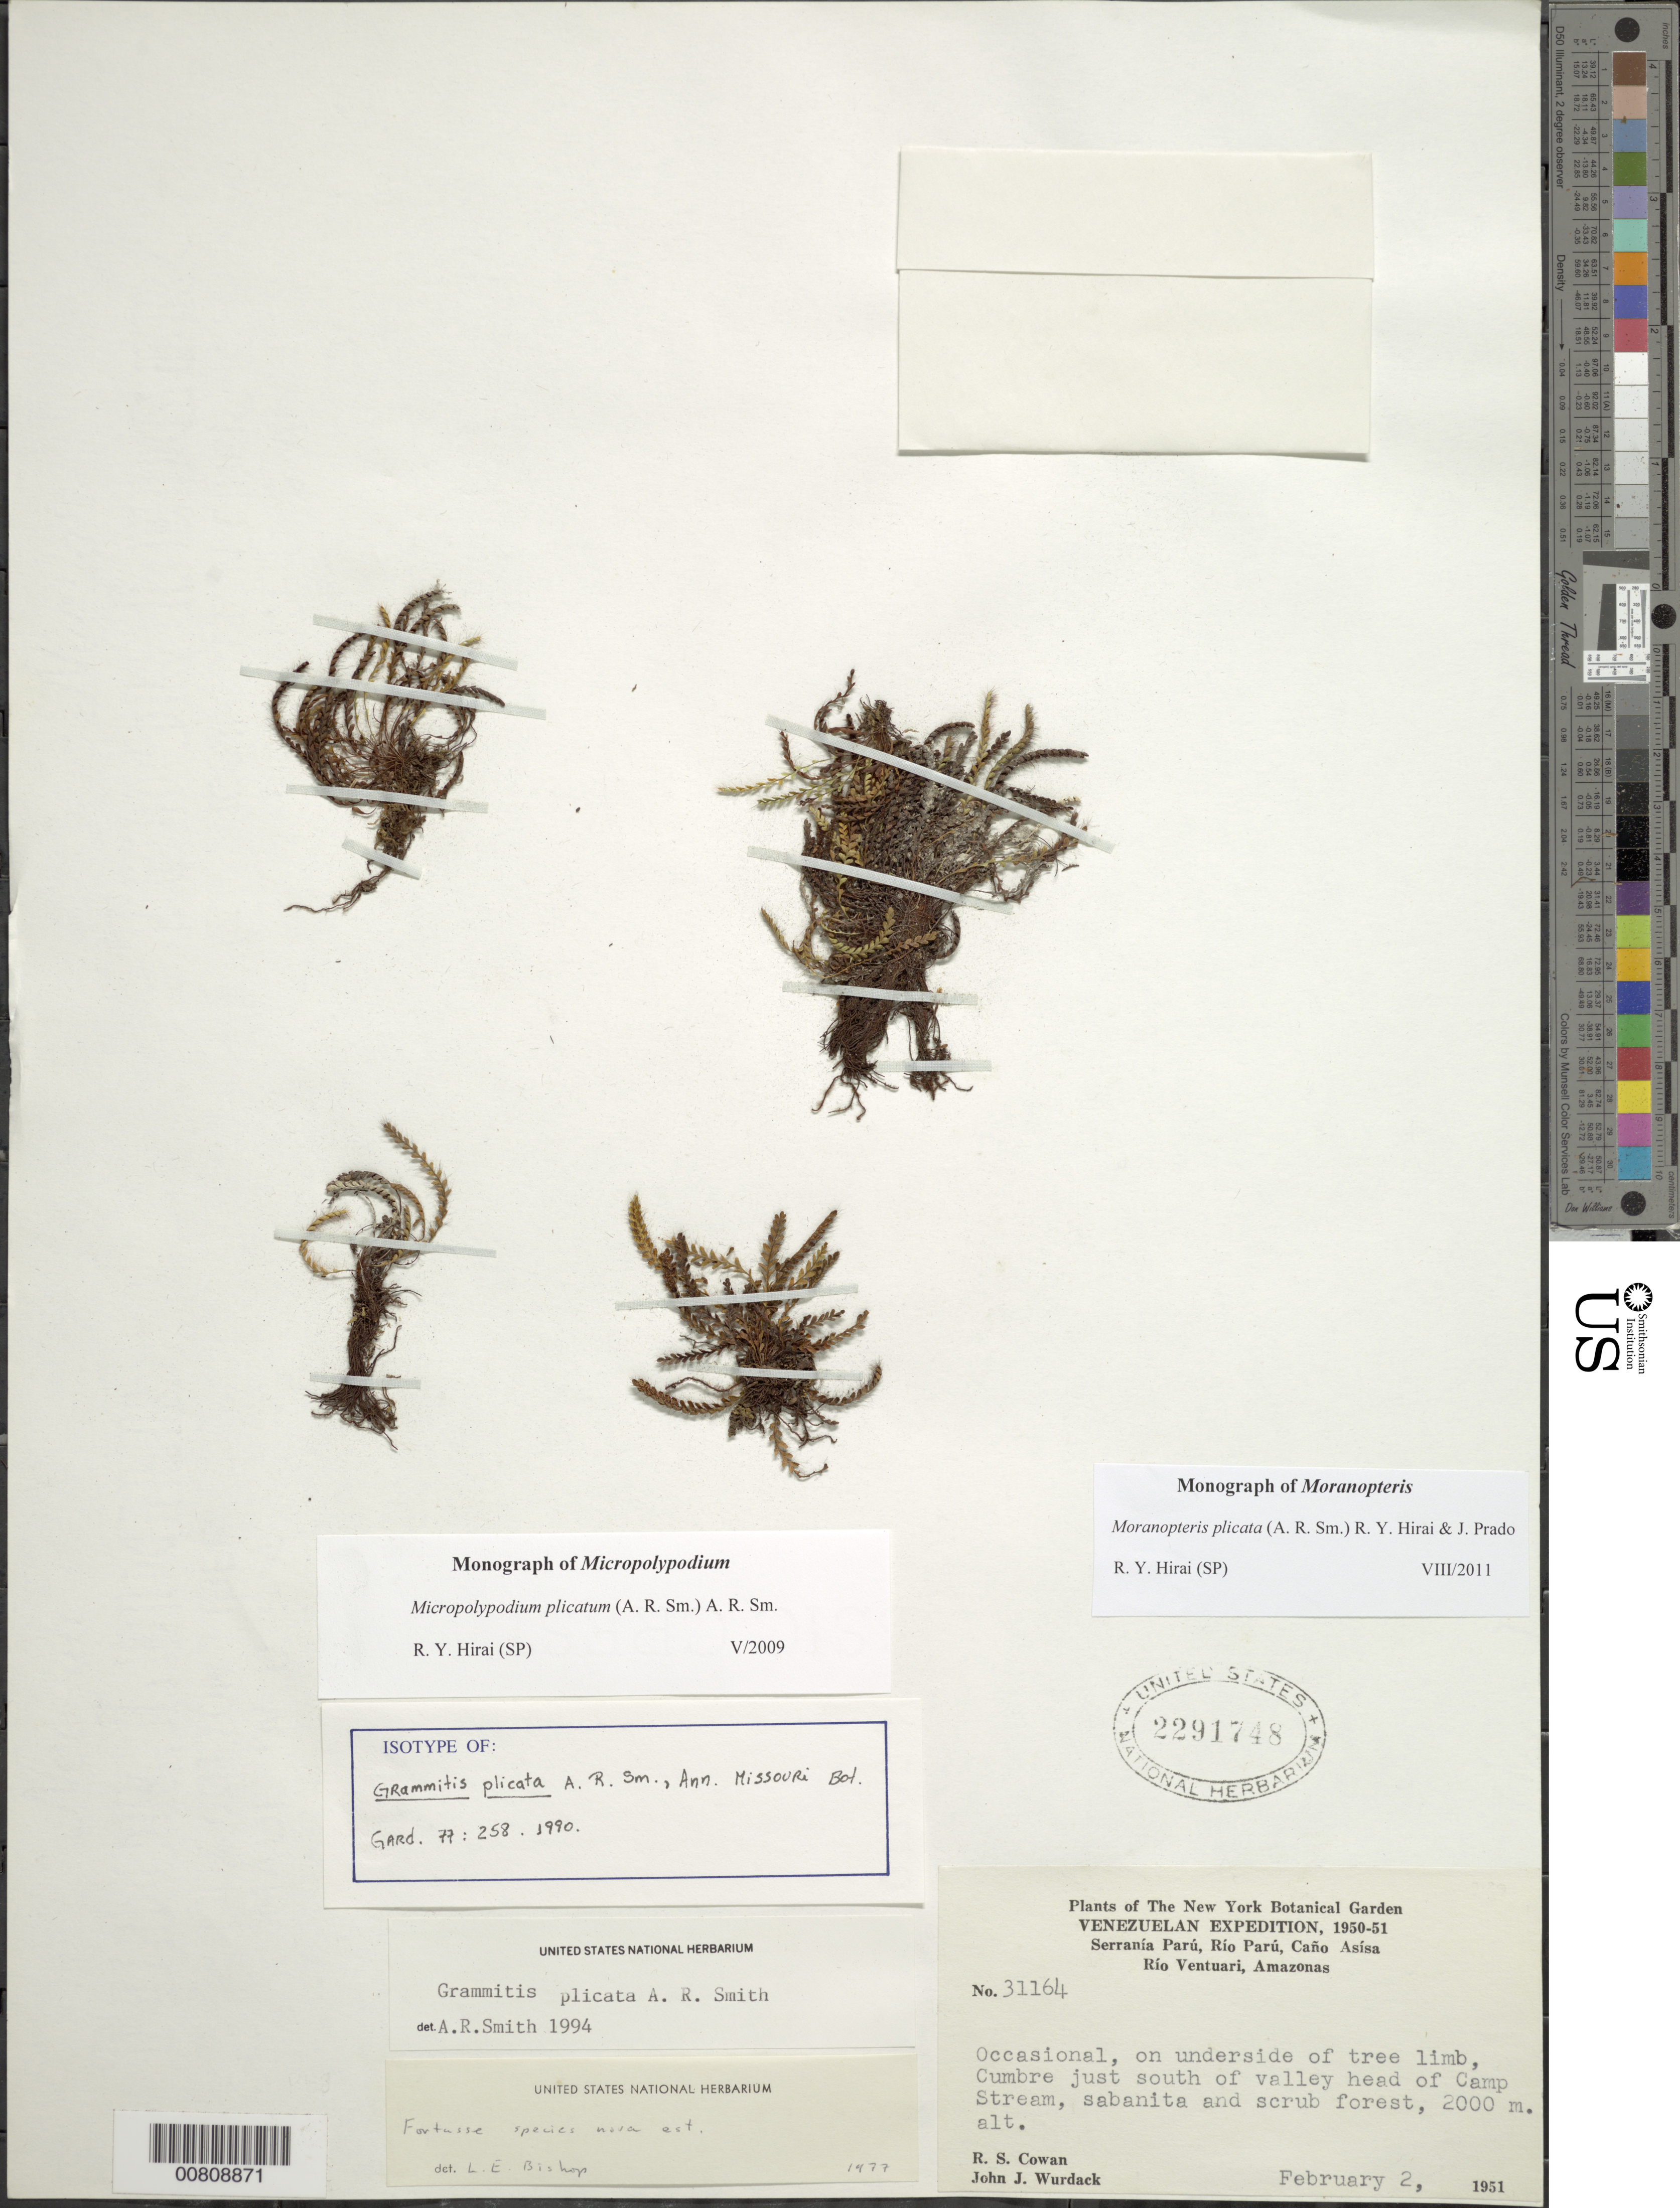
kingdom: Plantae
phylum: Tracheophyta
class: Polypodiopsida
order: Polypodiales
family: Polypodiaceae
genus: Moranopteris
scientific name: Moranopteris plicata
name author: (A.R. Sm.) R. Y. Hirai & J. Prado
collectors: R. S. Cowan & J. J. Wurdack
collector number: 31164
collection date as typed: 2-Feb-51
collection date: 1951-02-02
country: Venezuela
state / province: Amazonas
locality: Serranía Parú, Río Parú, Caño Asísa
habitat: Stream, sabanita and scrub forest; on underside of tree limb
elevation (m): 2000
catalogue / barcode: US 2291748